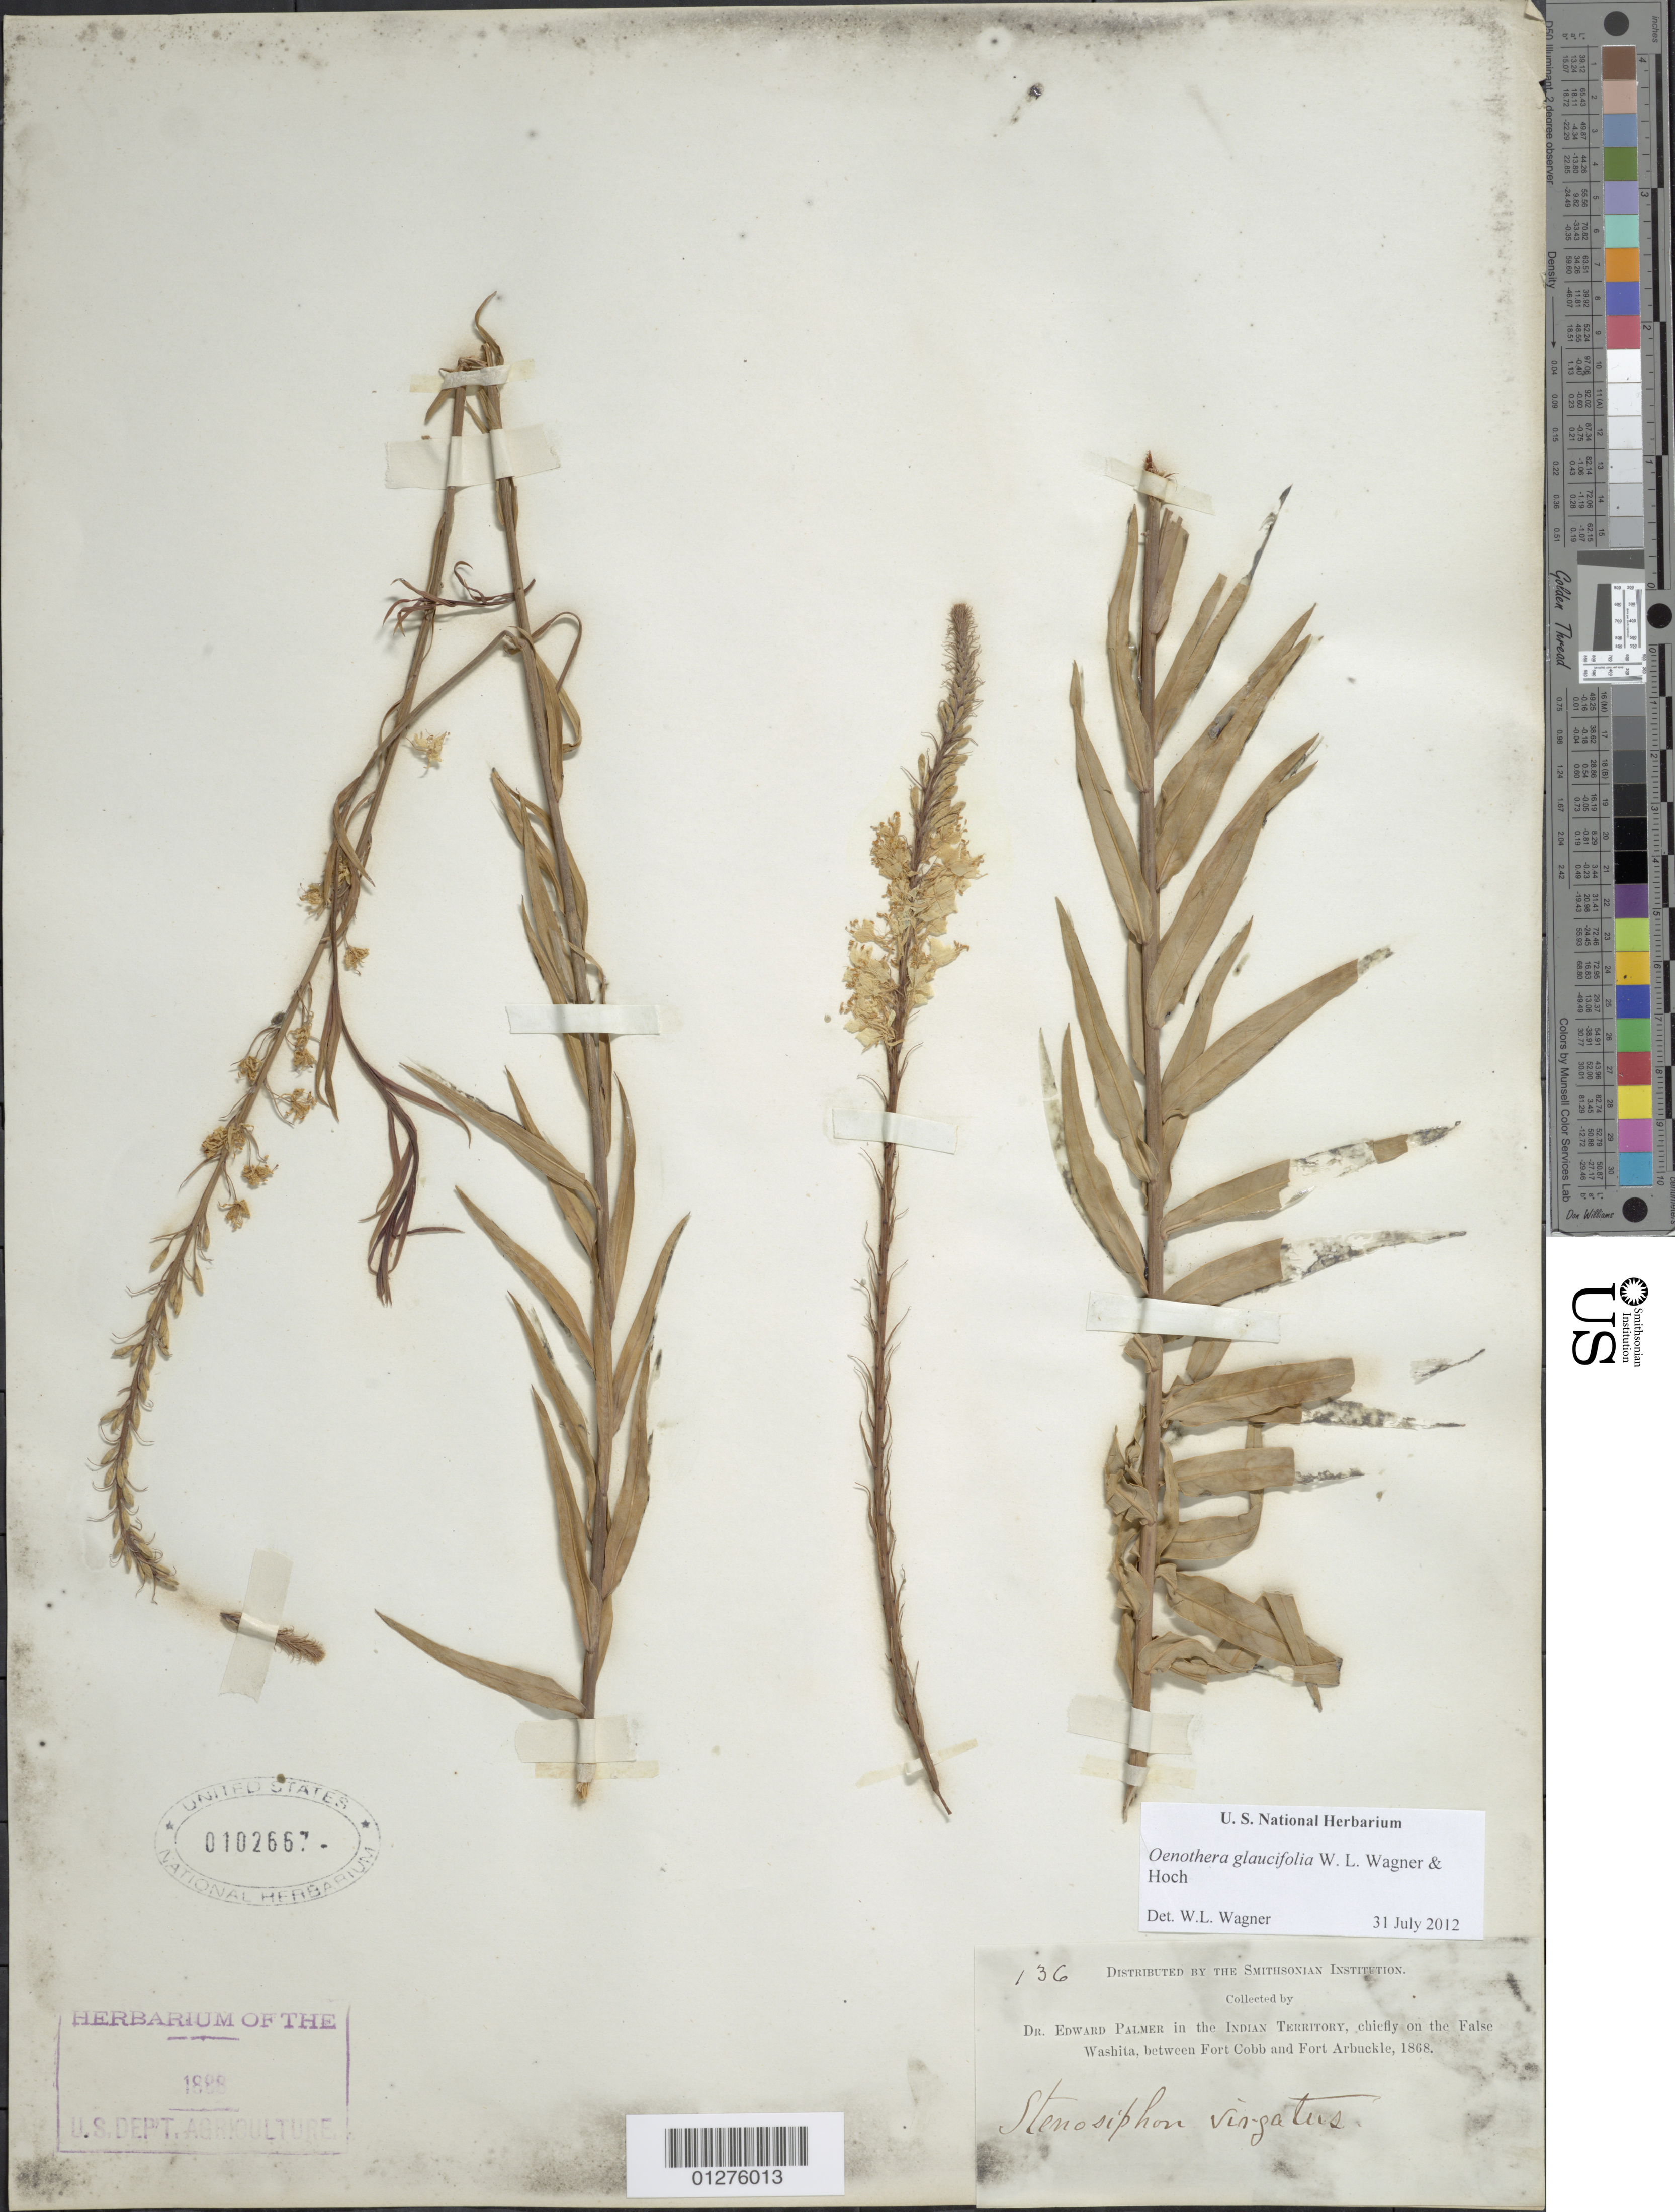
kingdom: Plantae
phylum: Tracheophyta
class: Magnoliopsida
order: Myrtales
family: Onagraceae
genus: Oenothera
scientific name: Oenothera glaucifolia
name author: W.L. Wagner & Hoch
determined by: Wagner, W. L., (BOT), Smithsonian Institution - National Museum of Natural History (UNITED STATES)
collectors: E. Palmer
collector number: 136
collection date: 1868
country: United States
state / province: Oklahoma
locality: Indian Territory, chiefly on the False Washita, between Fort Cobb and Fort Arbuckle.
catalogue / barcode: US 102667